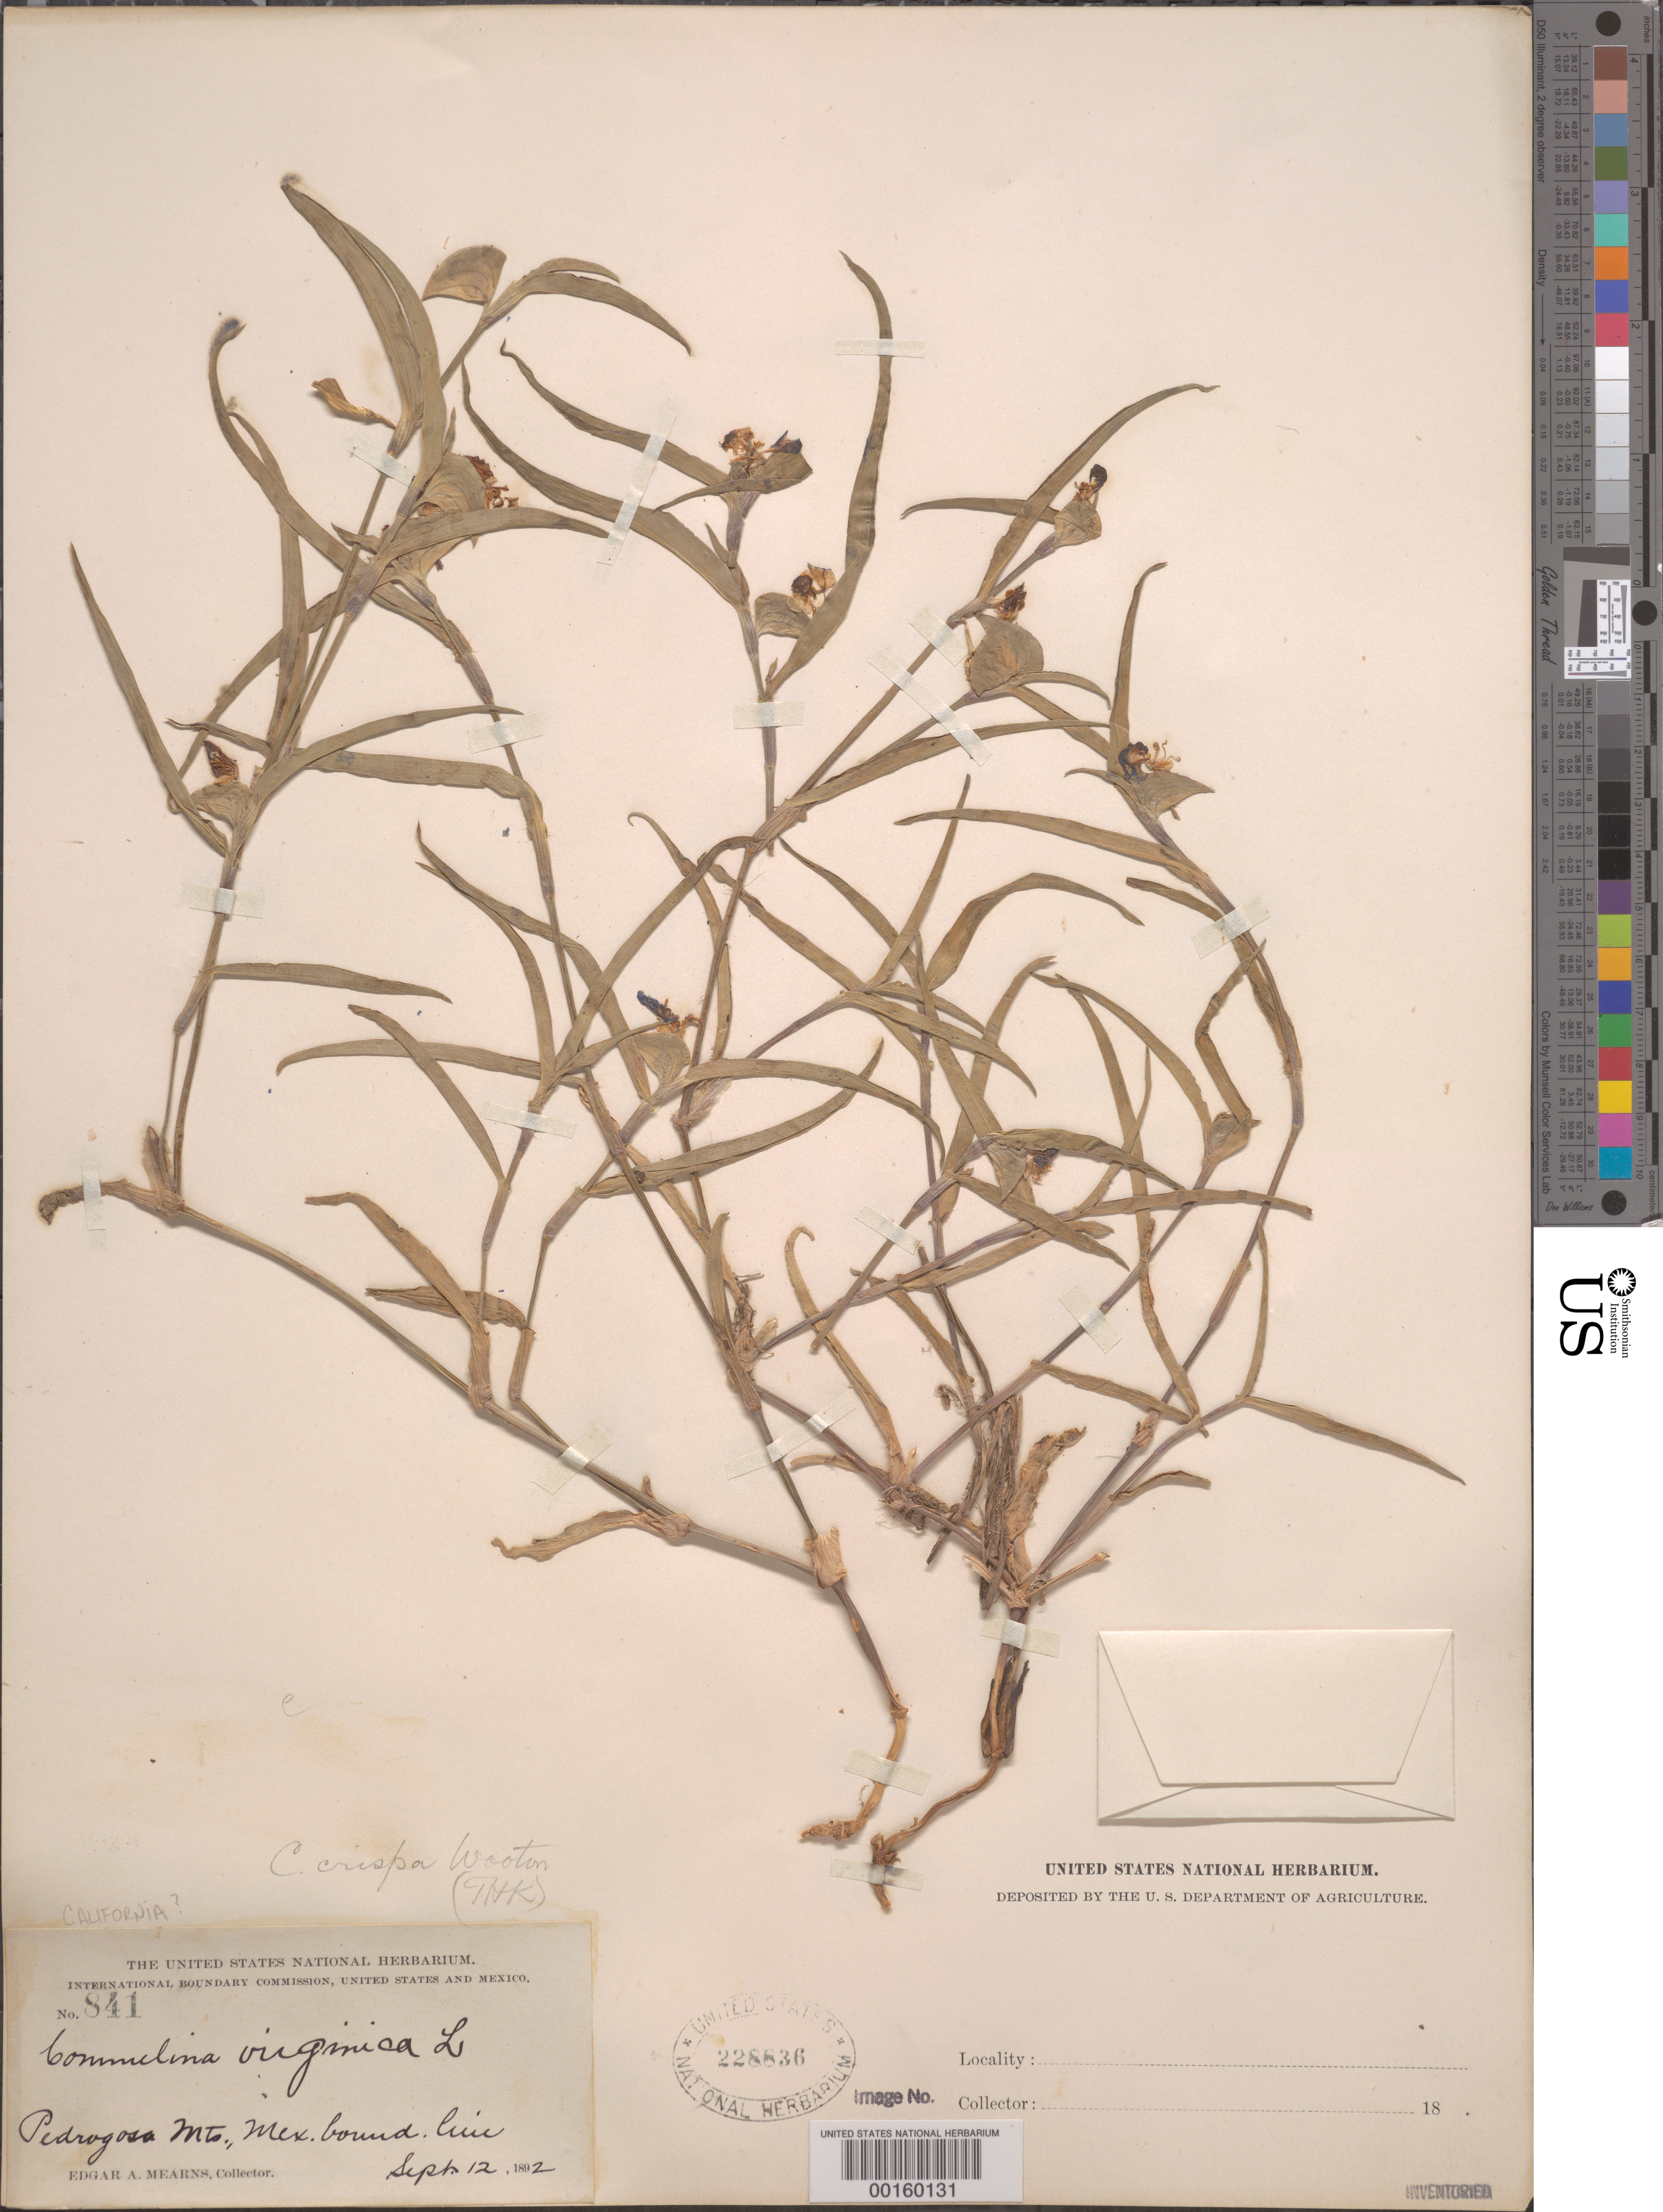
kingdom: Plantae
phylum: Tracheophyta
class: Liliopsida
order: Commelinales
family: Commelinaceae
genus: Commelina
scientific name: Commelina erecta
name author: L.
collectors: E. A. Mearns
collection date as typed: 12 Sep 1892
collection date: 1892-09-12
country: United States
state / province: California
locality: Pedrogosa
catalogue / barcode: US 228836